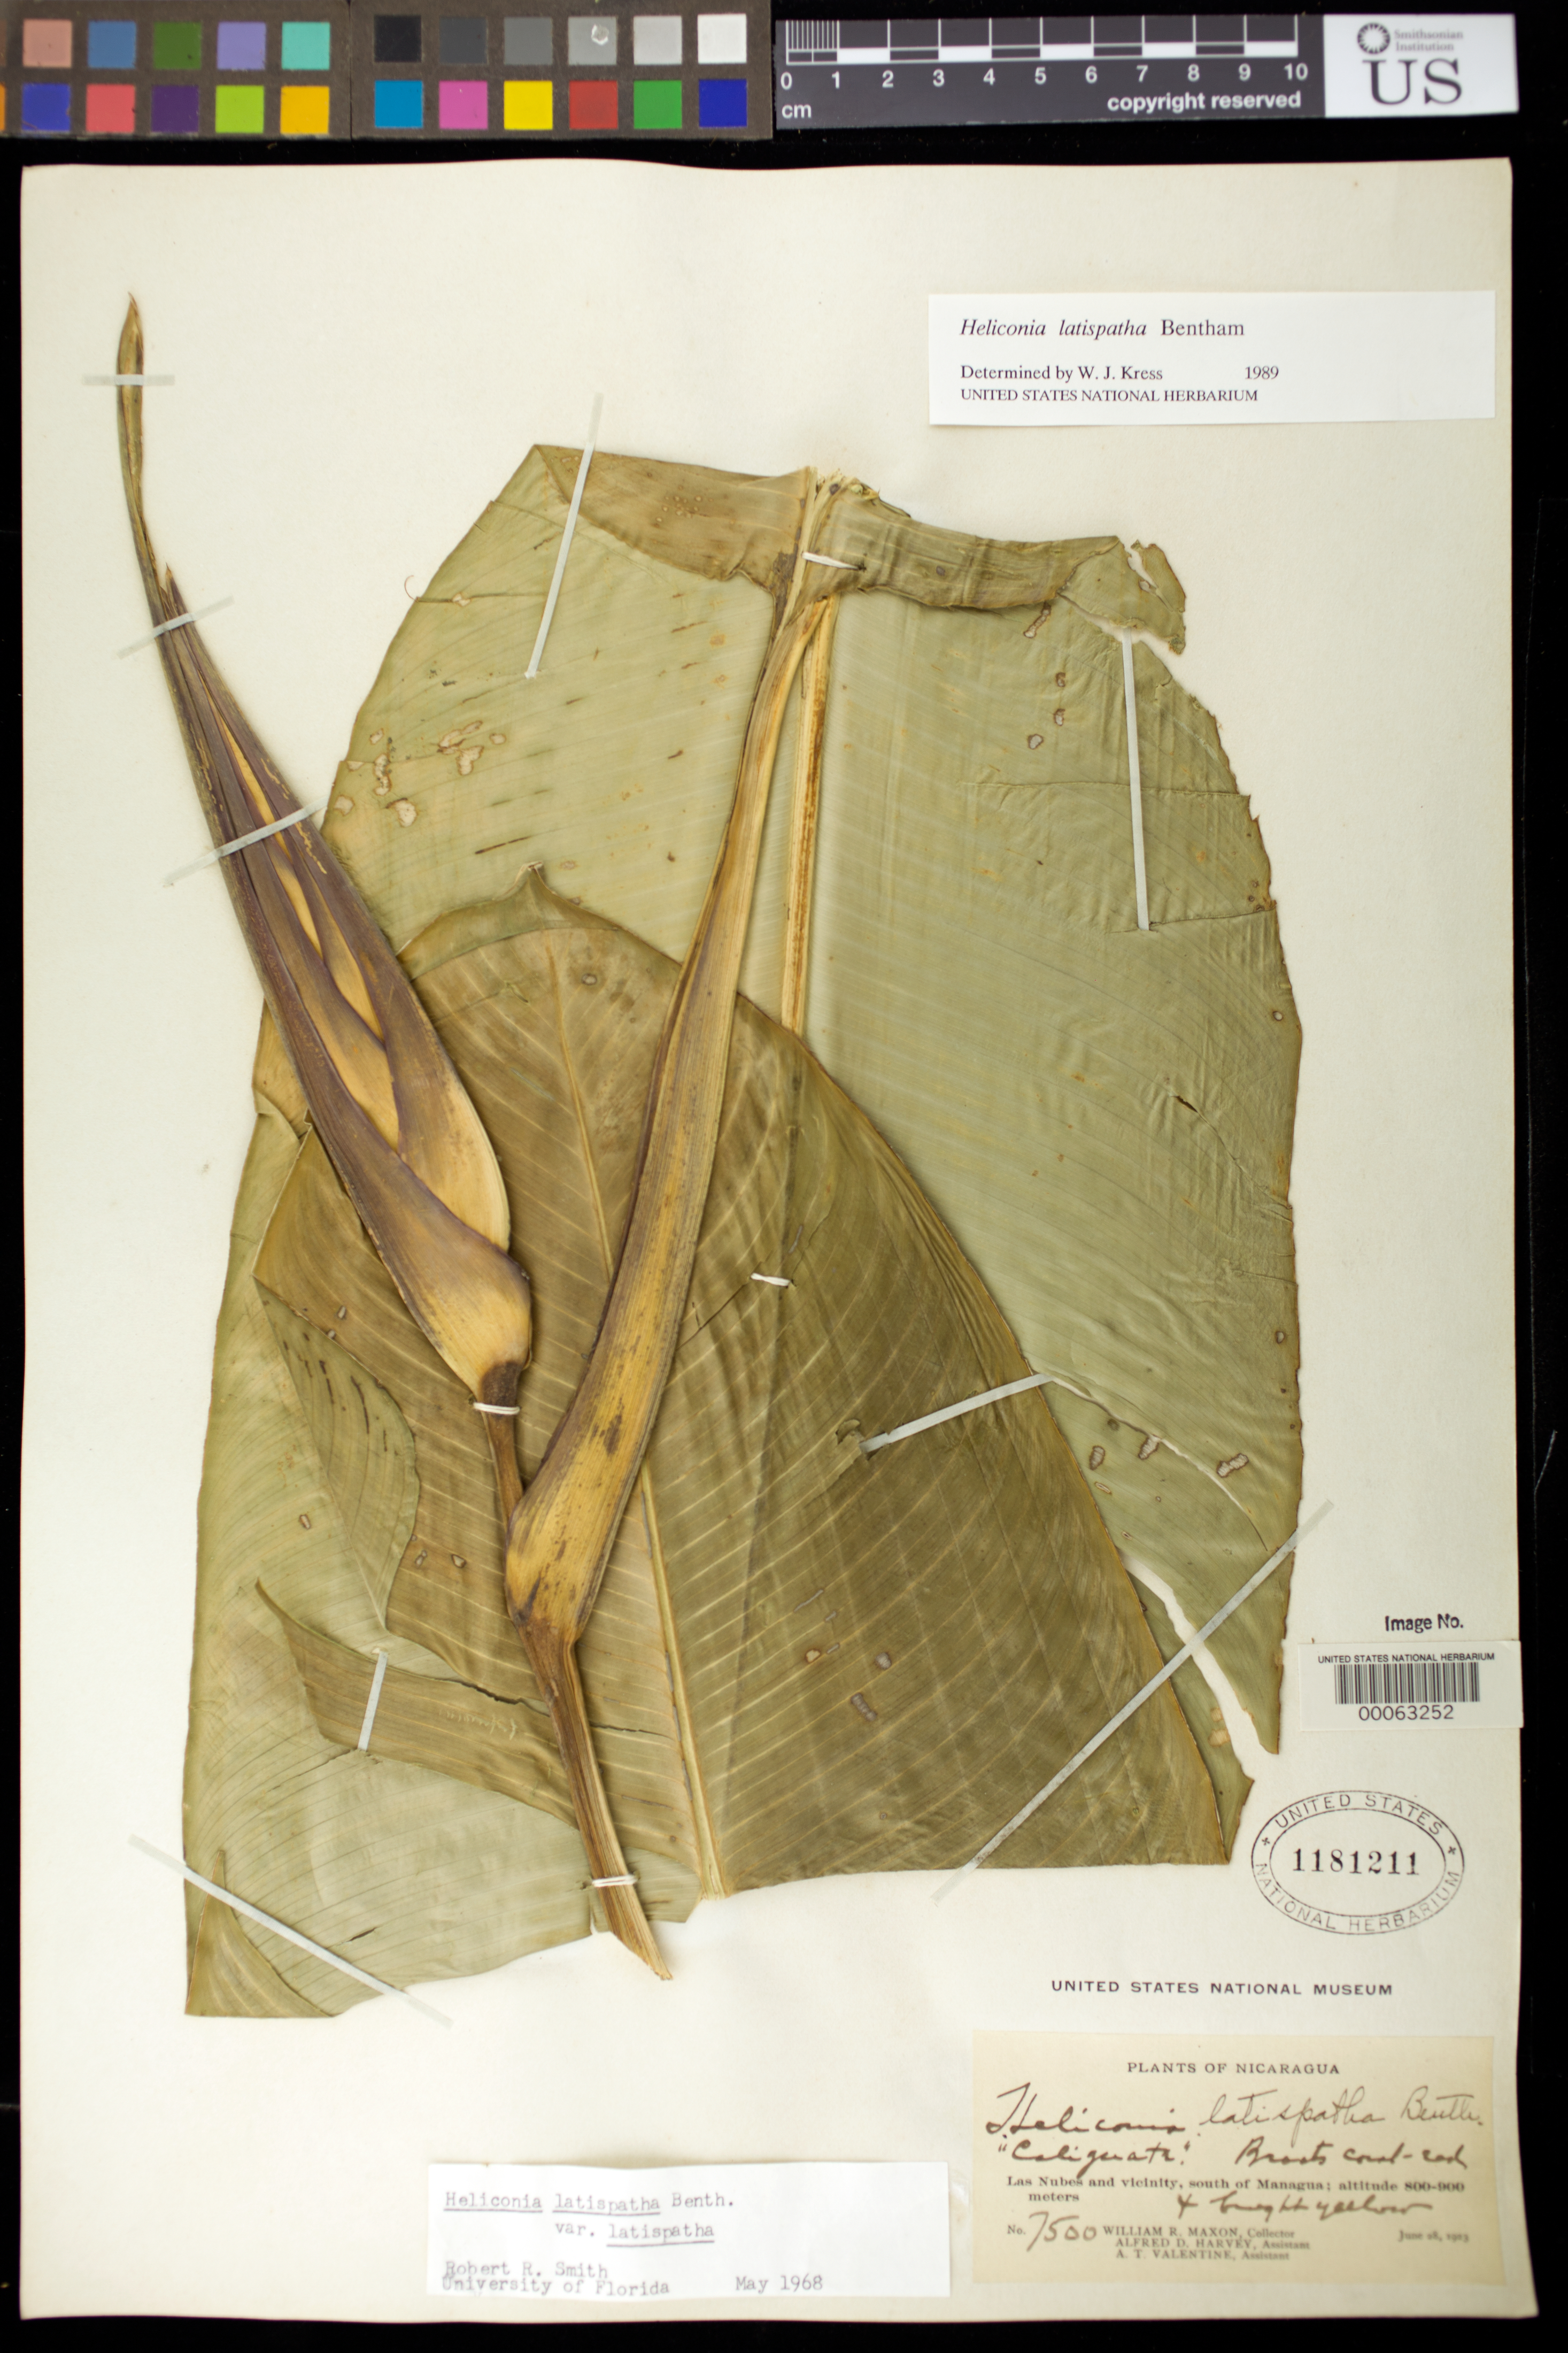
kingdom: Plantae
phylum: Tracheophyta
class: Liliopsida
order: Zingiberales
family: Heliconiaceae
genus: Heliconia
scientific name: Heliconia latispatha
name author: Benth.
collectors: W. R. Maxon, A. D. Harvey & A. Valentine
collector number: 7500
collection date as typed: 28 Jun 1923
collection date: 1923-06-28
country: Nicaragua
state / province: Managua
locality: Las nubes and vicinity, s of managua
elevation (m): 800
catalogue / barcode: US 1181211